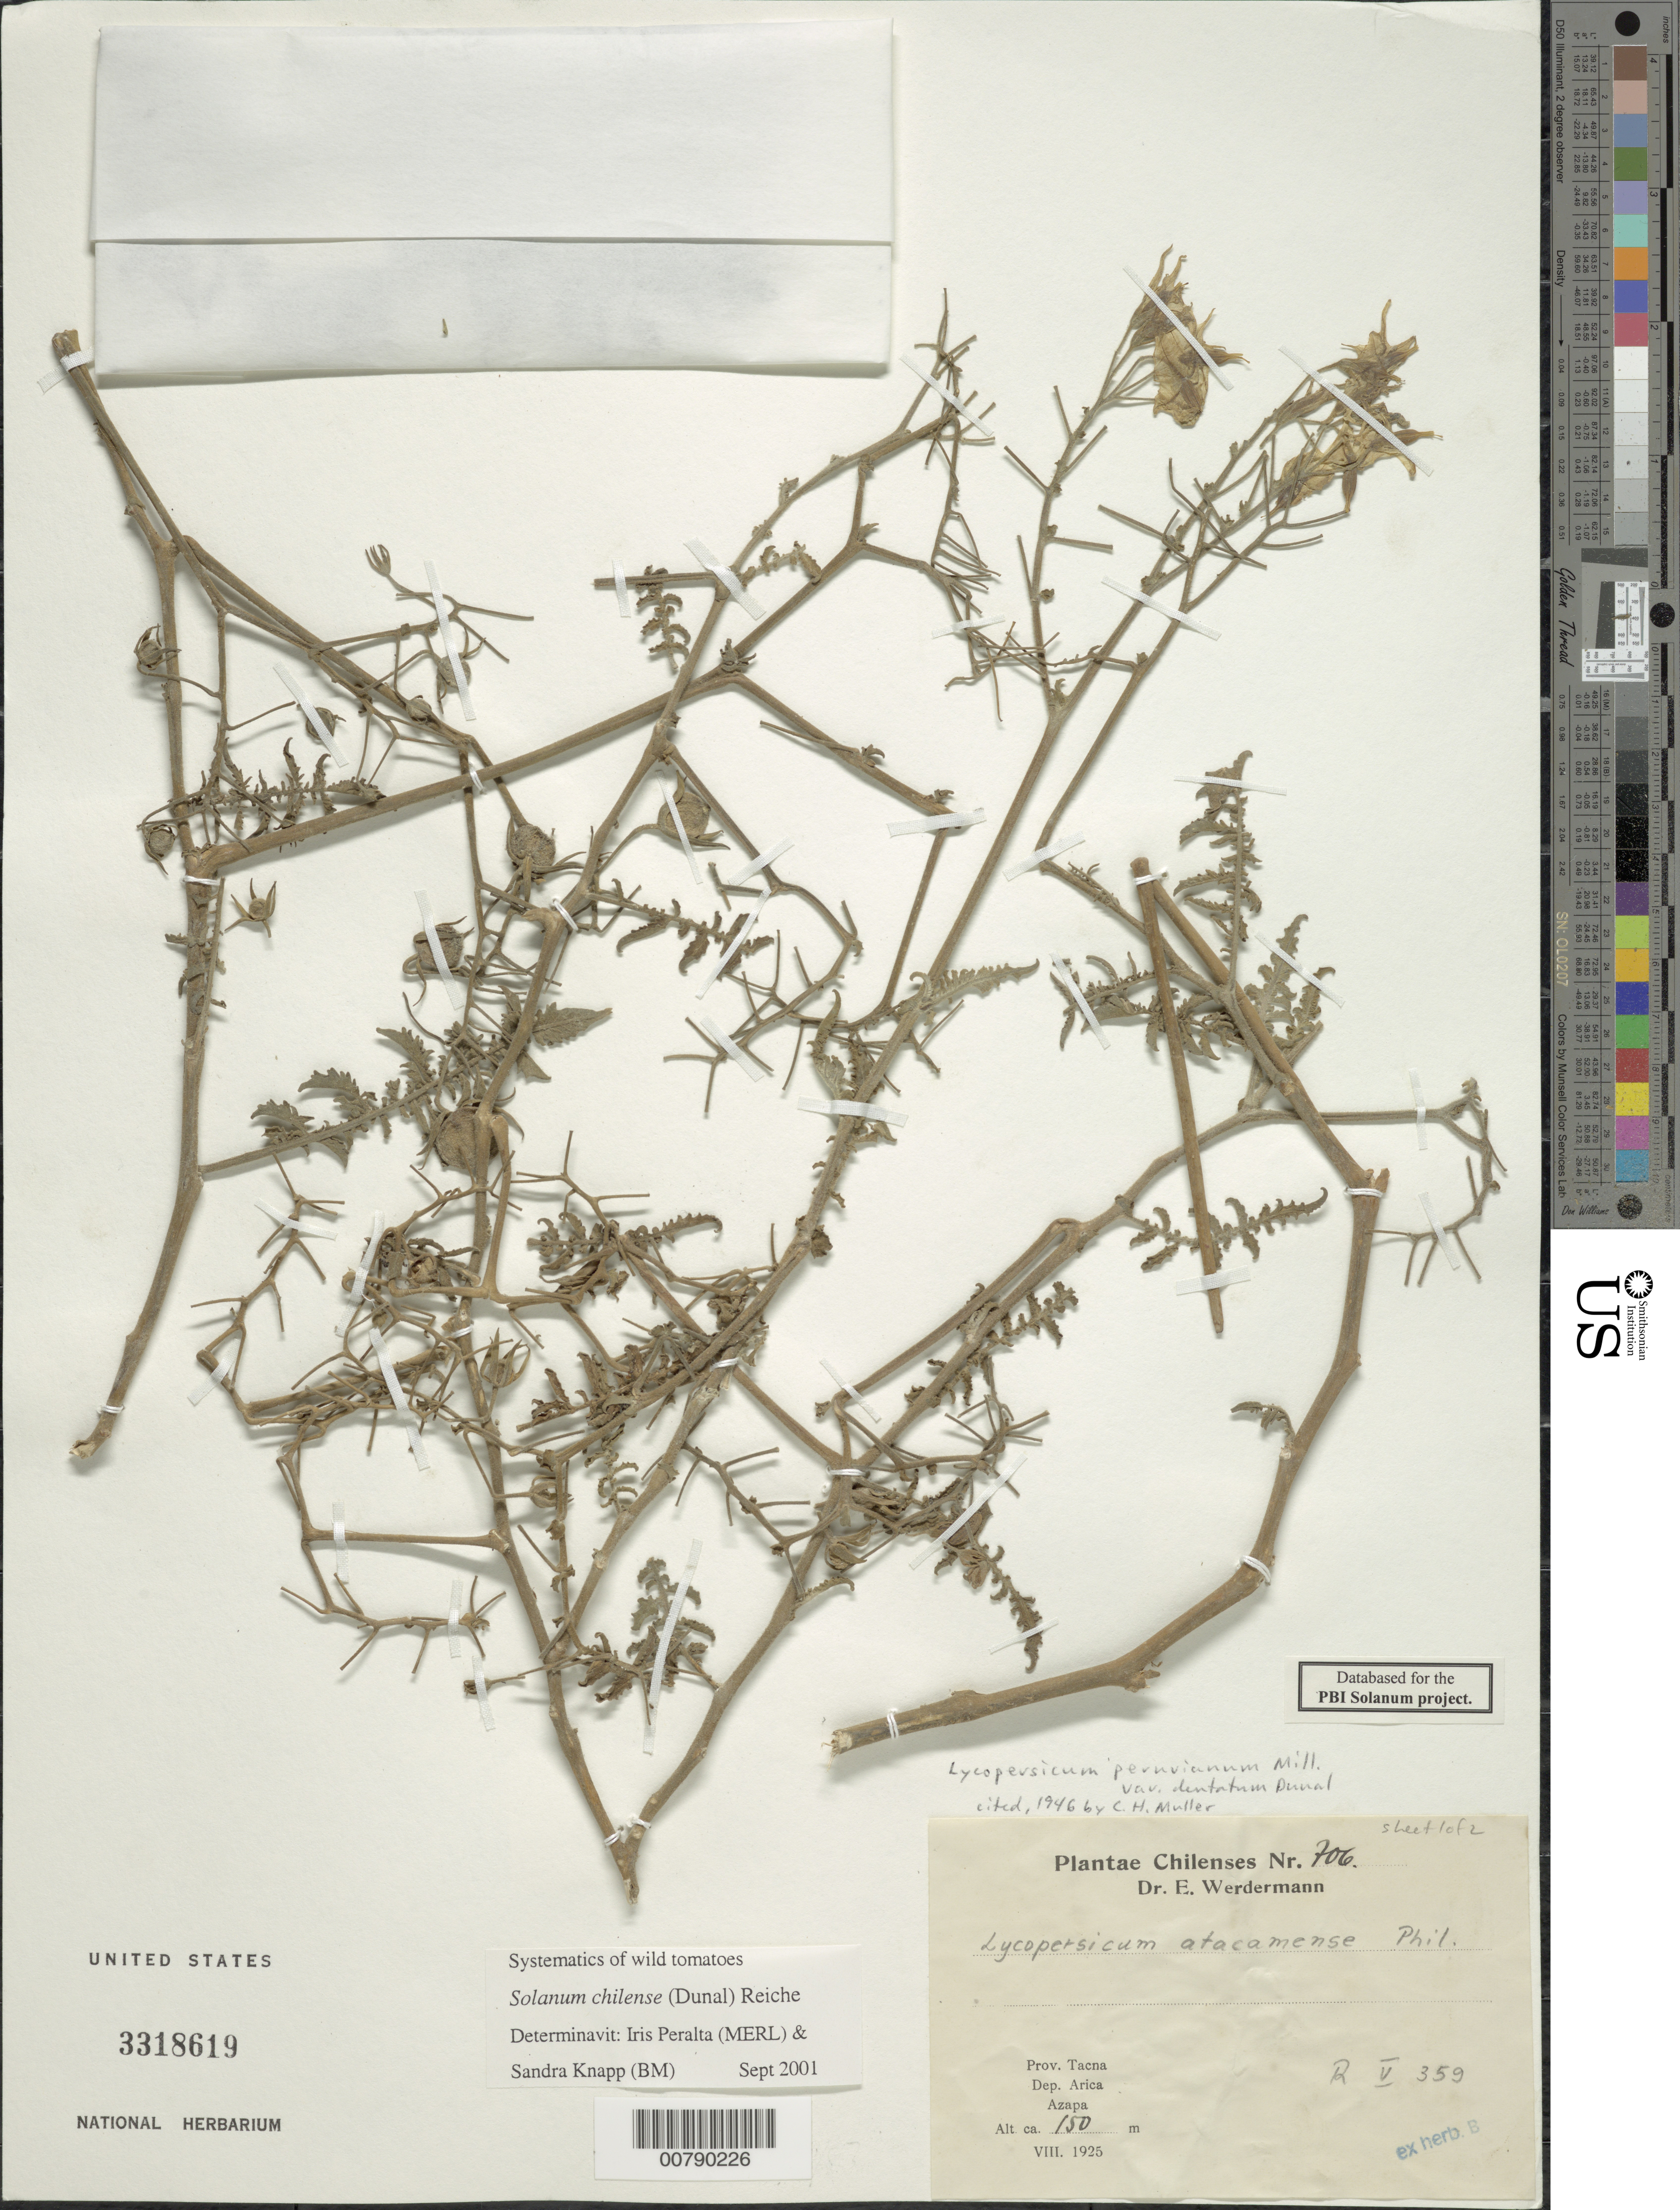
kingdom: Plantae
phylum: Tracheophyta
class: Magnoliopsida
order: Solanales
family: Solanaceae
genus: Solanum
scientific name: Solanum chilense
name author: (Dunal) Reiche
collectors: E. Werdermann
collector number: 706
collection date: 1925-08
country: Peru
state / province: Tacna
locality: Dep. Arica, Azapa.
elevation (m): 150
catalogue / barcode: US 3318619